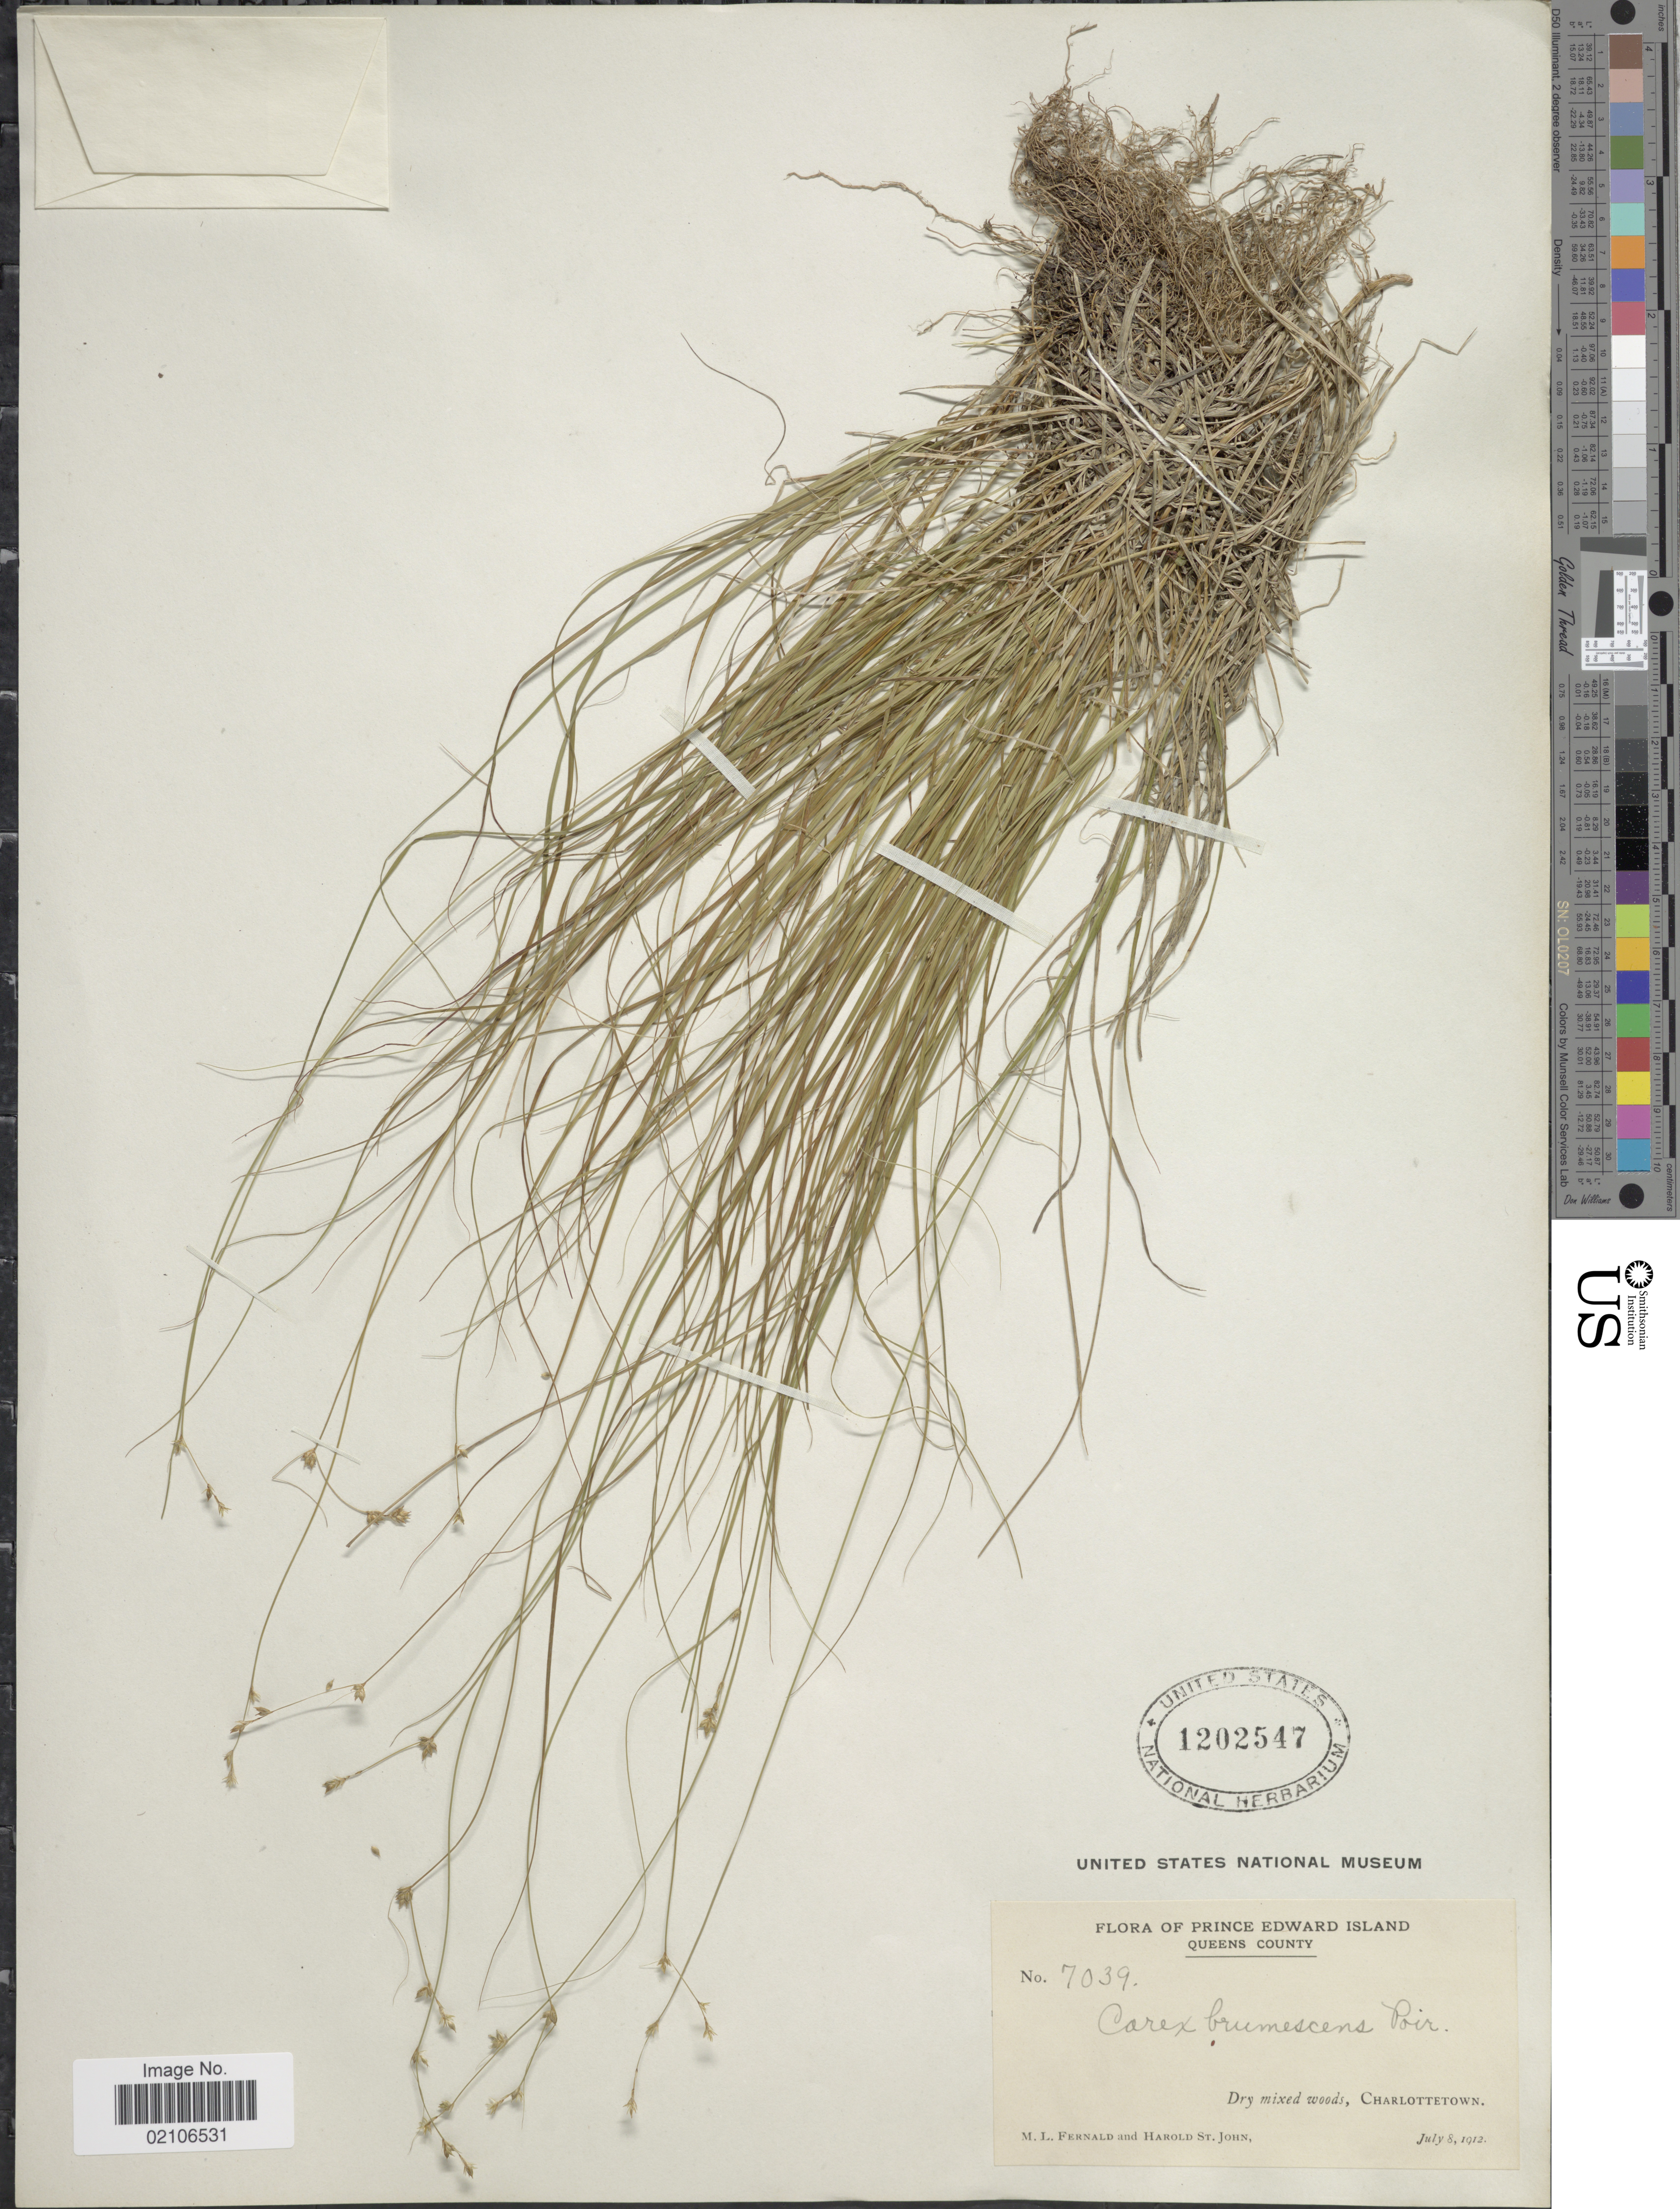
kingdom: Plantae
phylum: Tracheophyta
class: Liliopsida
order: Poales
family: Cyperaceae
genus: Carex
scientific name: Carex brunnescens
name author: (Pers.) Poir.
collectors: M. L. Fernald & H. St. John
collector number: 7039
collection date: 1912-07-08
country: Canada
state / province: Prince Edward Island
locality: Queens County, Charlottetown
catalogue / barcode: US 1202547